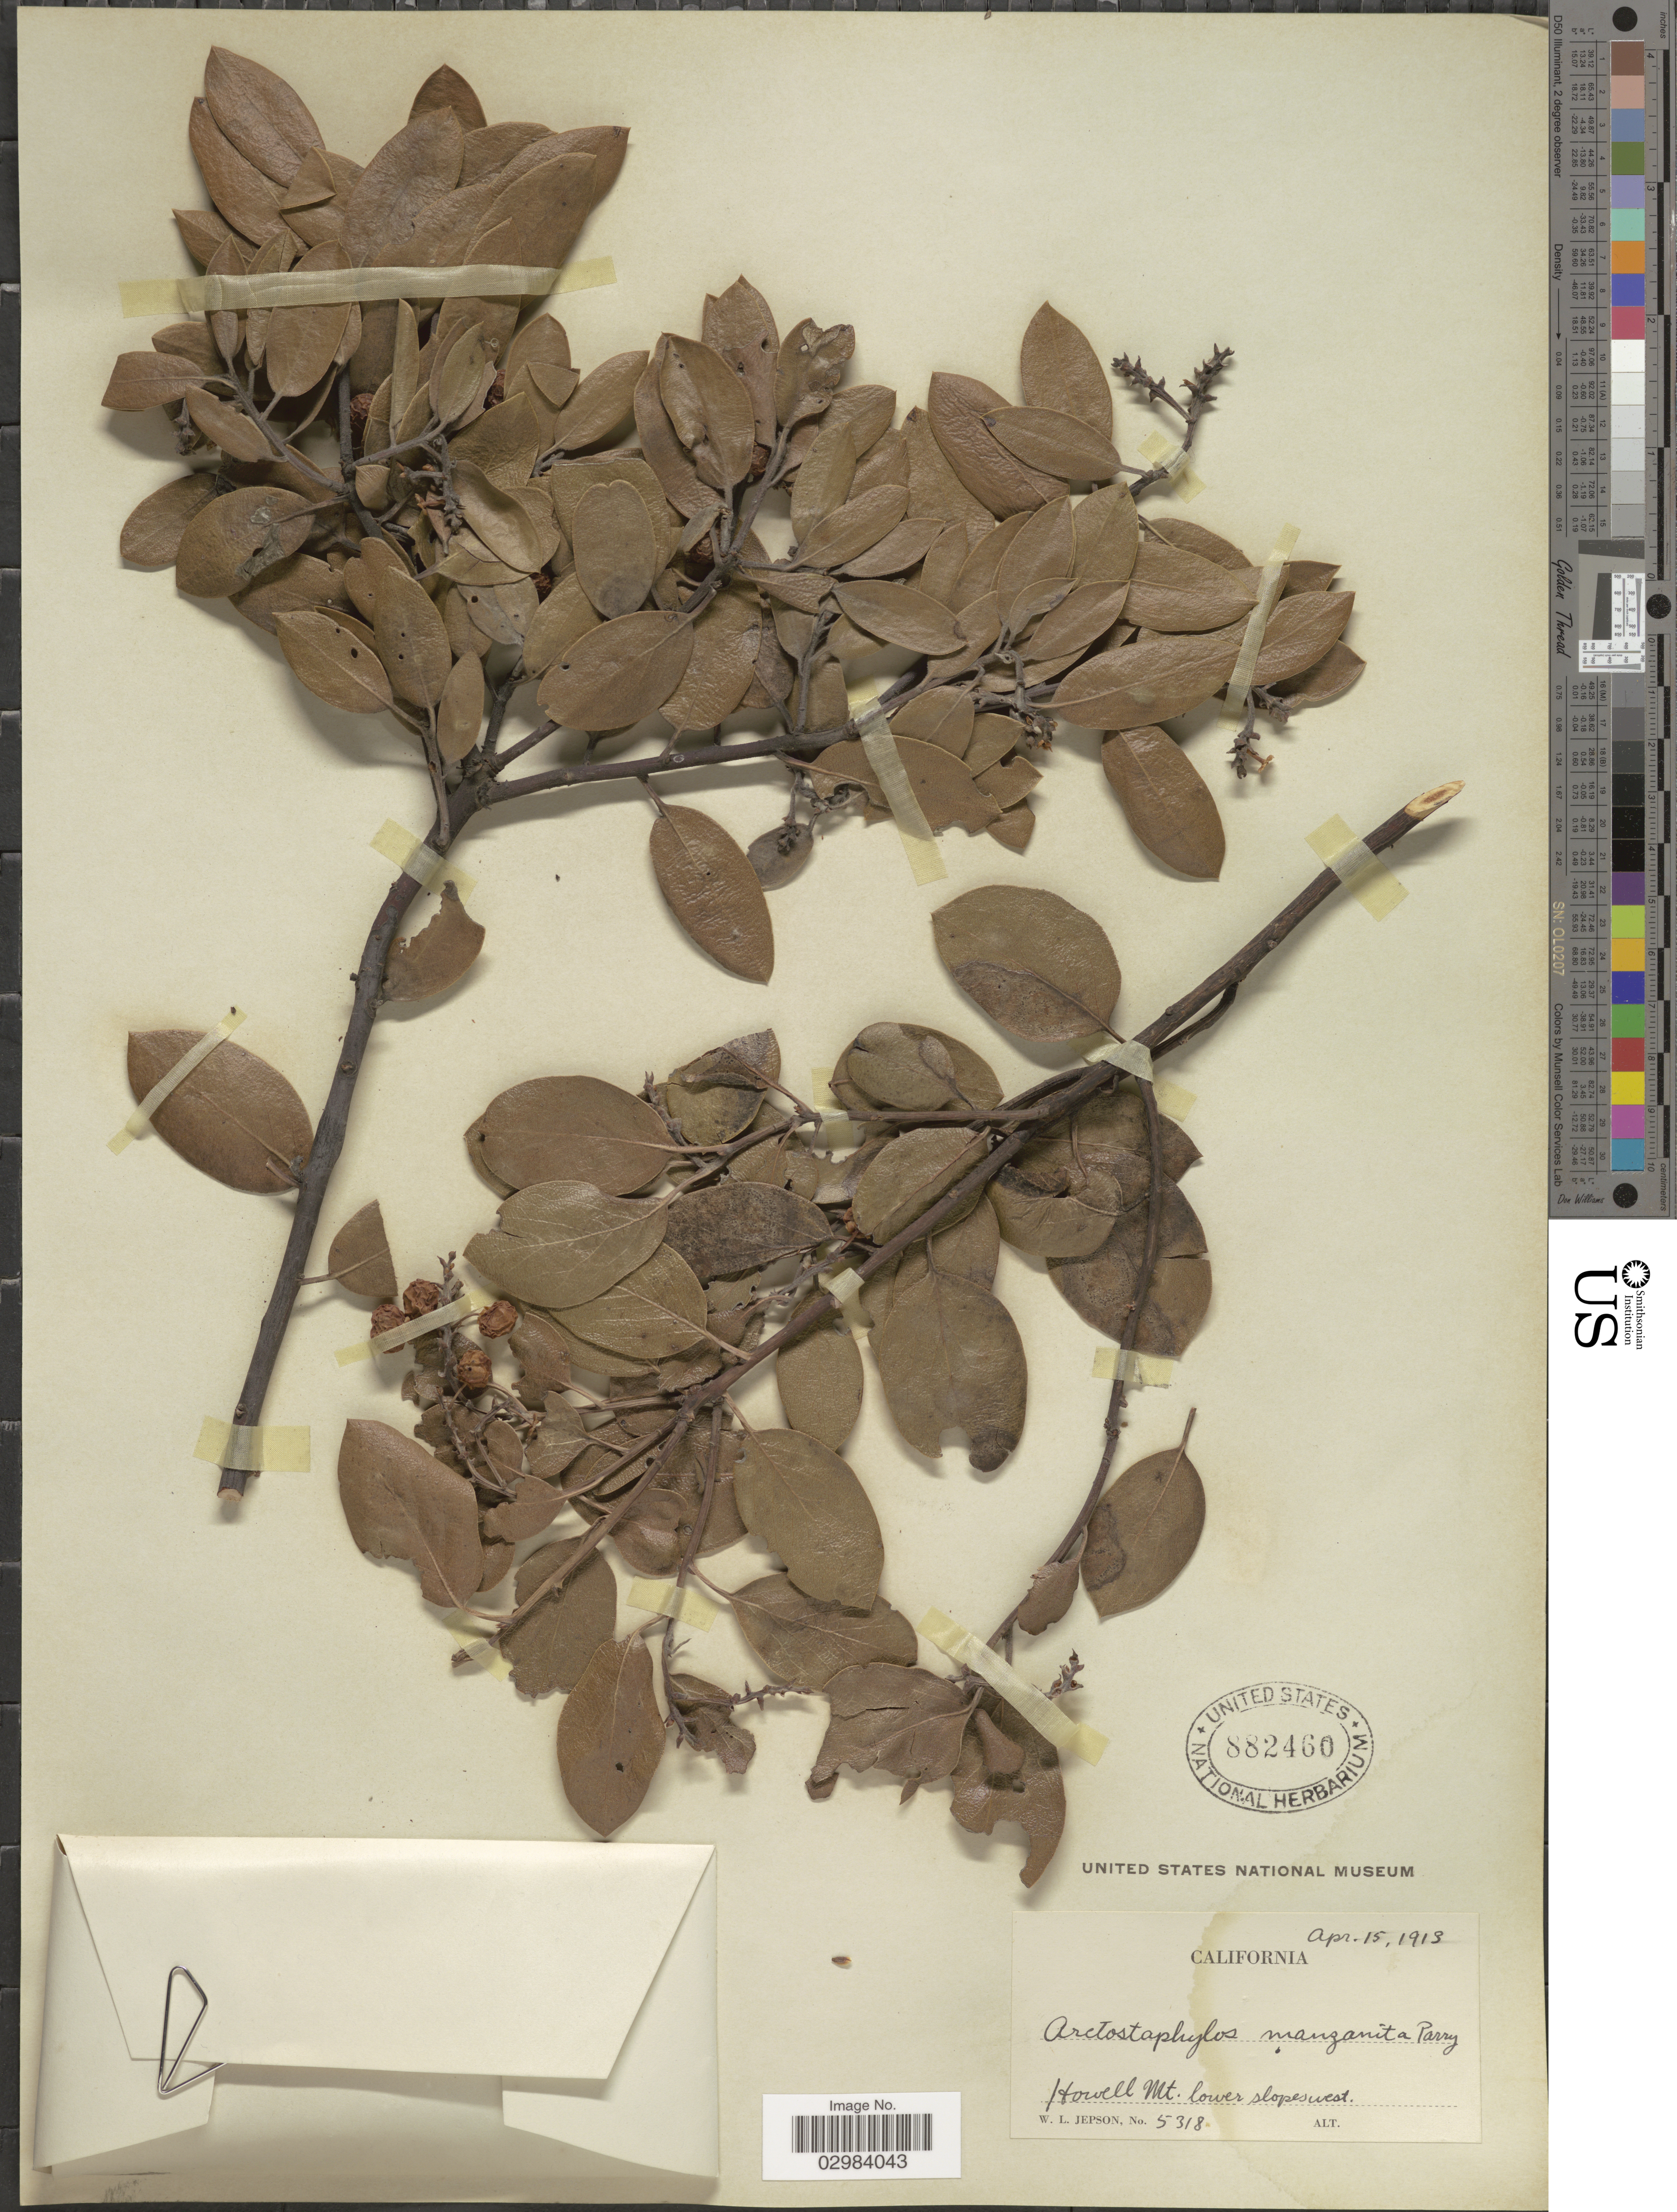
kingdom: Plantae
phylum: Tracheophyta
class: Magnoliopsida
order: Ericales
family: Ericaceae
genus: Arctostaphylos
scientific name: Arctostaphylos manzanita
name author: Parry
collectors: W. L. Jepson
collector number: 5318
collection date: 1913-04-15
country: United States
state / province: California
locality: Howell Mt. lower slopes west.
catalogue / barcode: US 882460